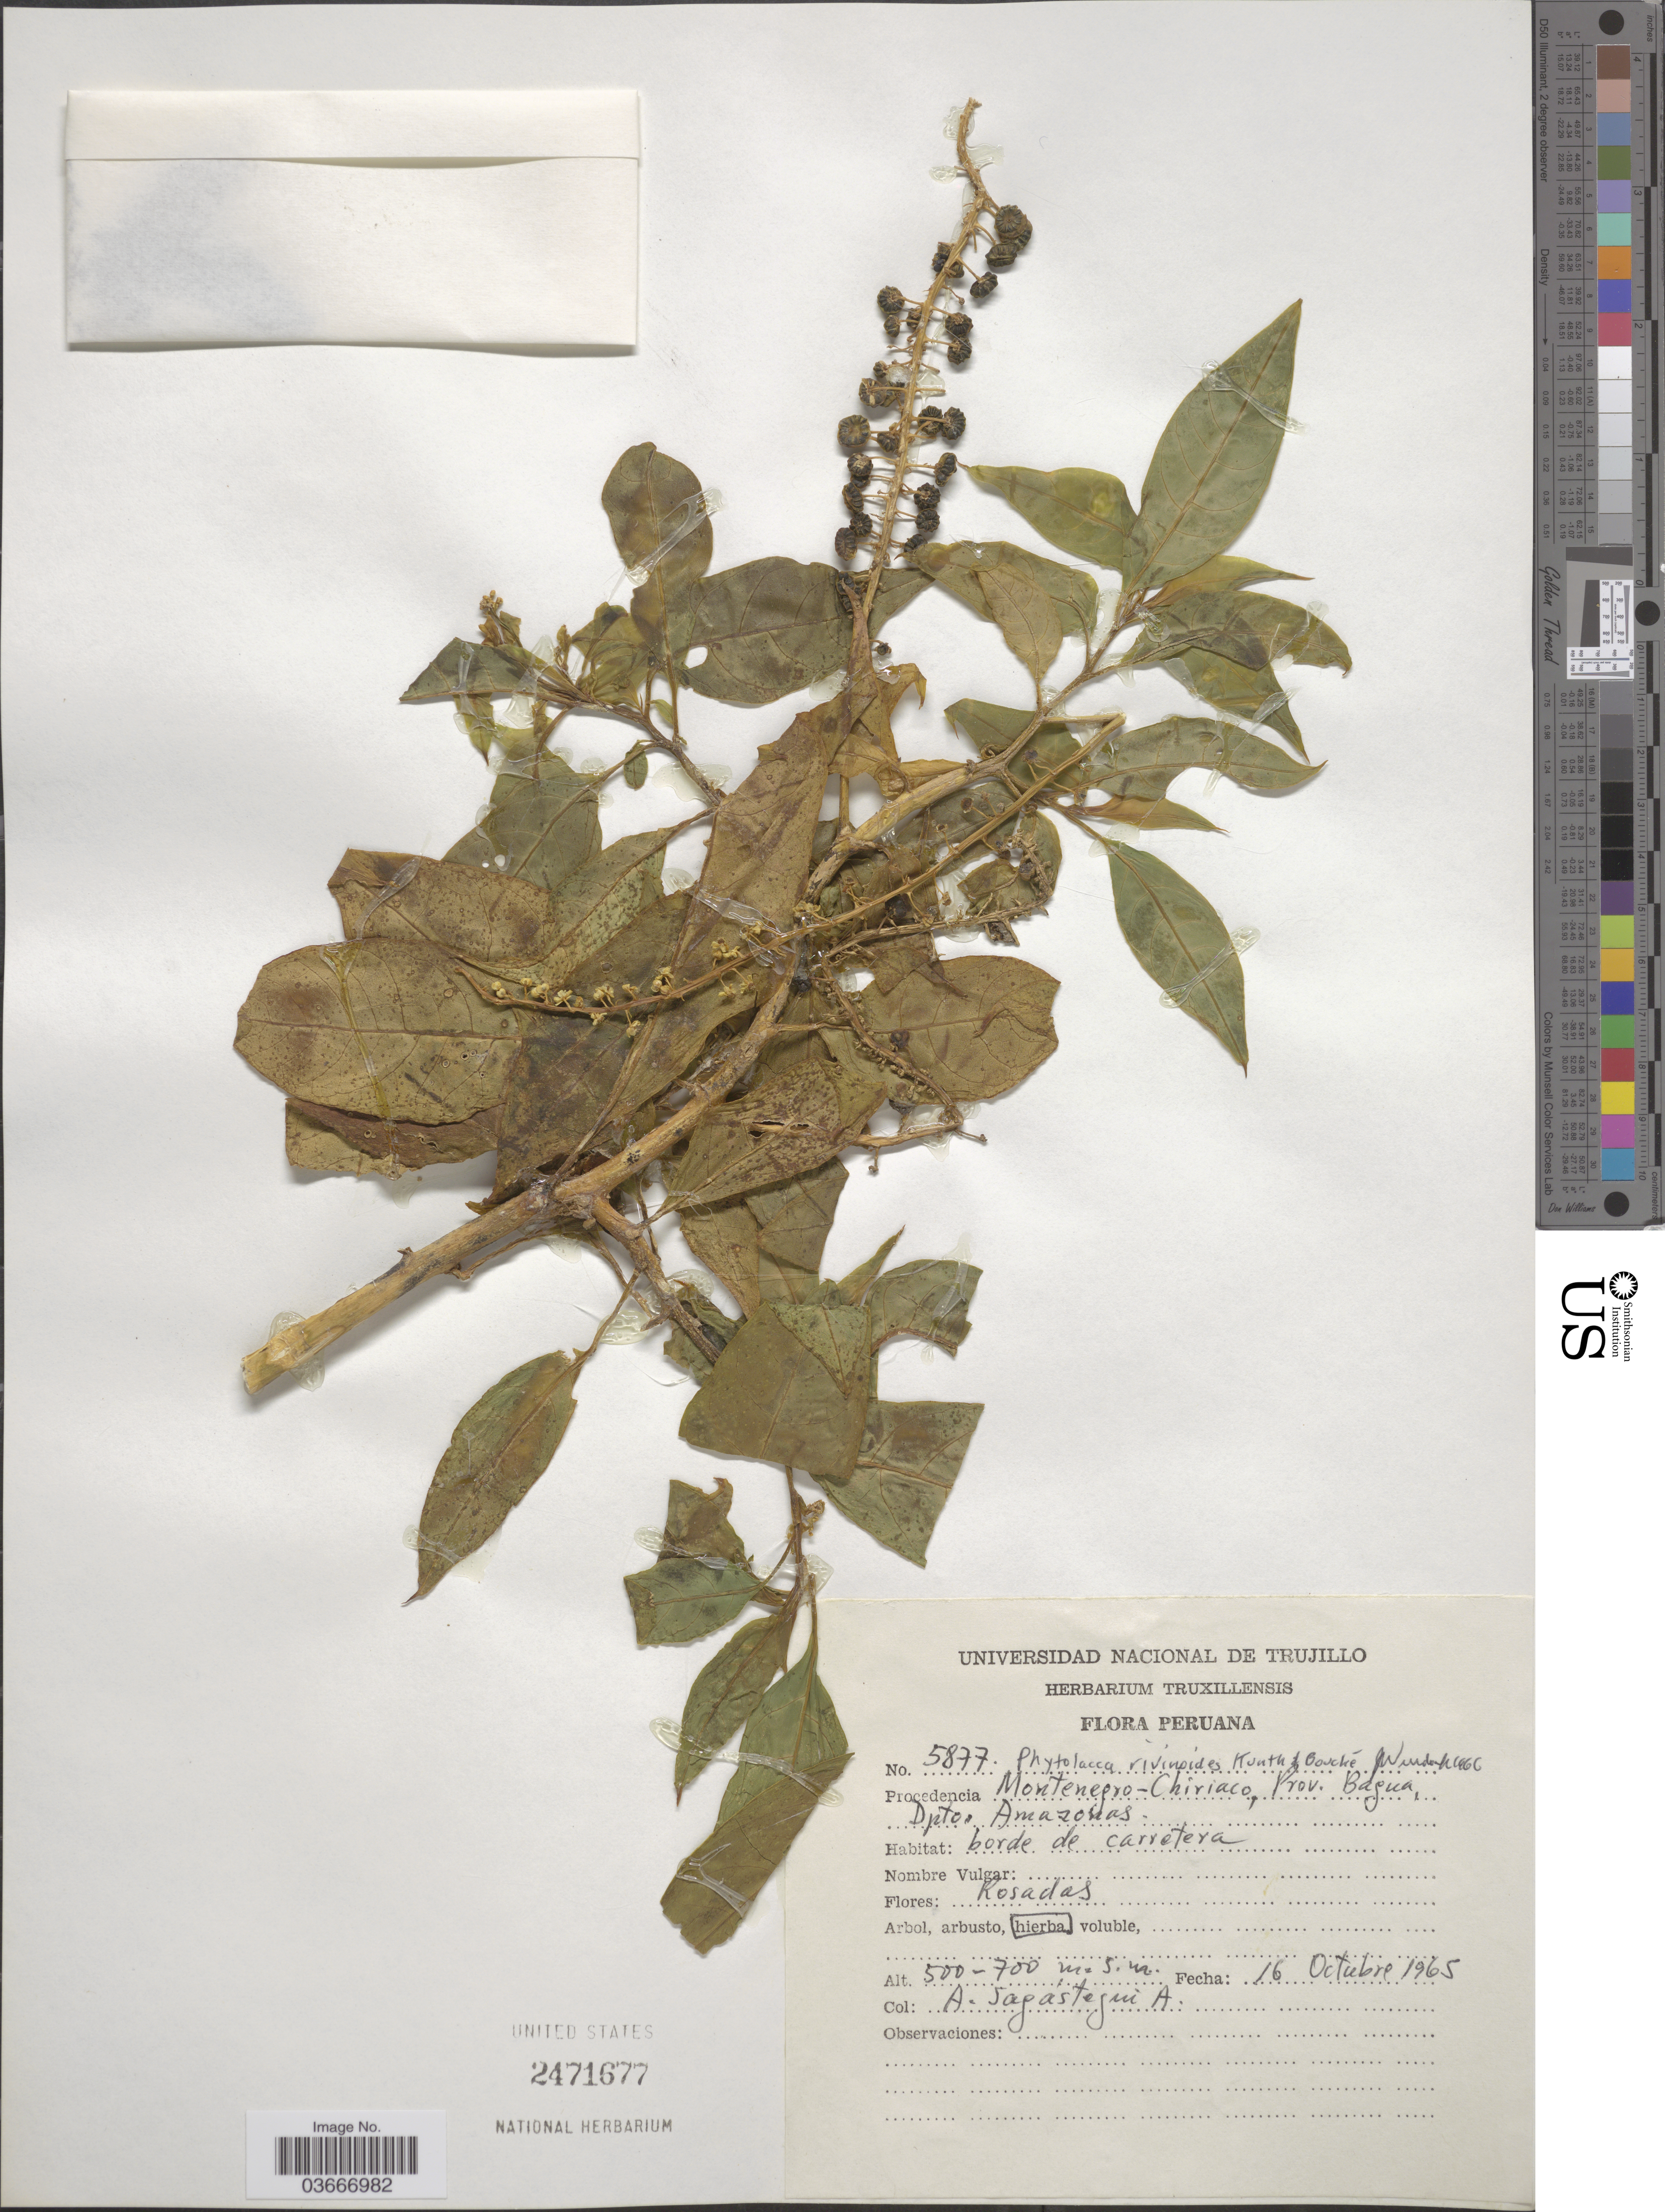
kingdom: Plantae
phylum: Tracheophyta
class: Magnoliopsida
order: Caryophyllales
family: Phytolaccaceae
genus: Phytolacca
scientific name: Phytolacca rivinoides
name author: Kunth & C.D. Bouché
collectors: A. Sagástegui A.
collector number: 5877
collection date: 1965-10-16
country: Peru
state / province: Amazonas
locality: Procedencia Montenegro - Chiriaco, Prov. Bagua, Dpto. Amazonas.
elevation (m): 500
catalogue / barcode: US 2471677